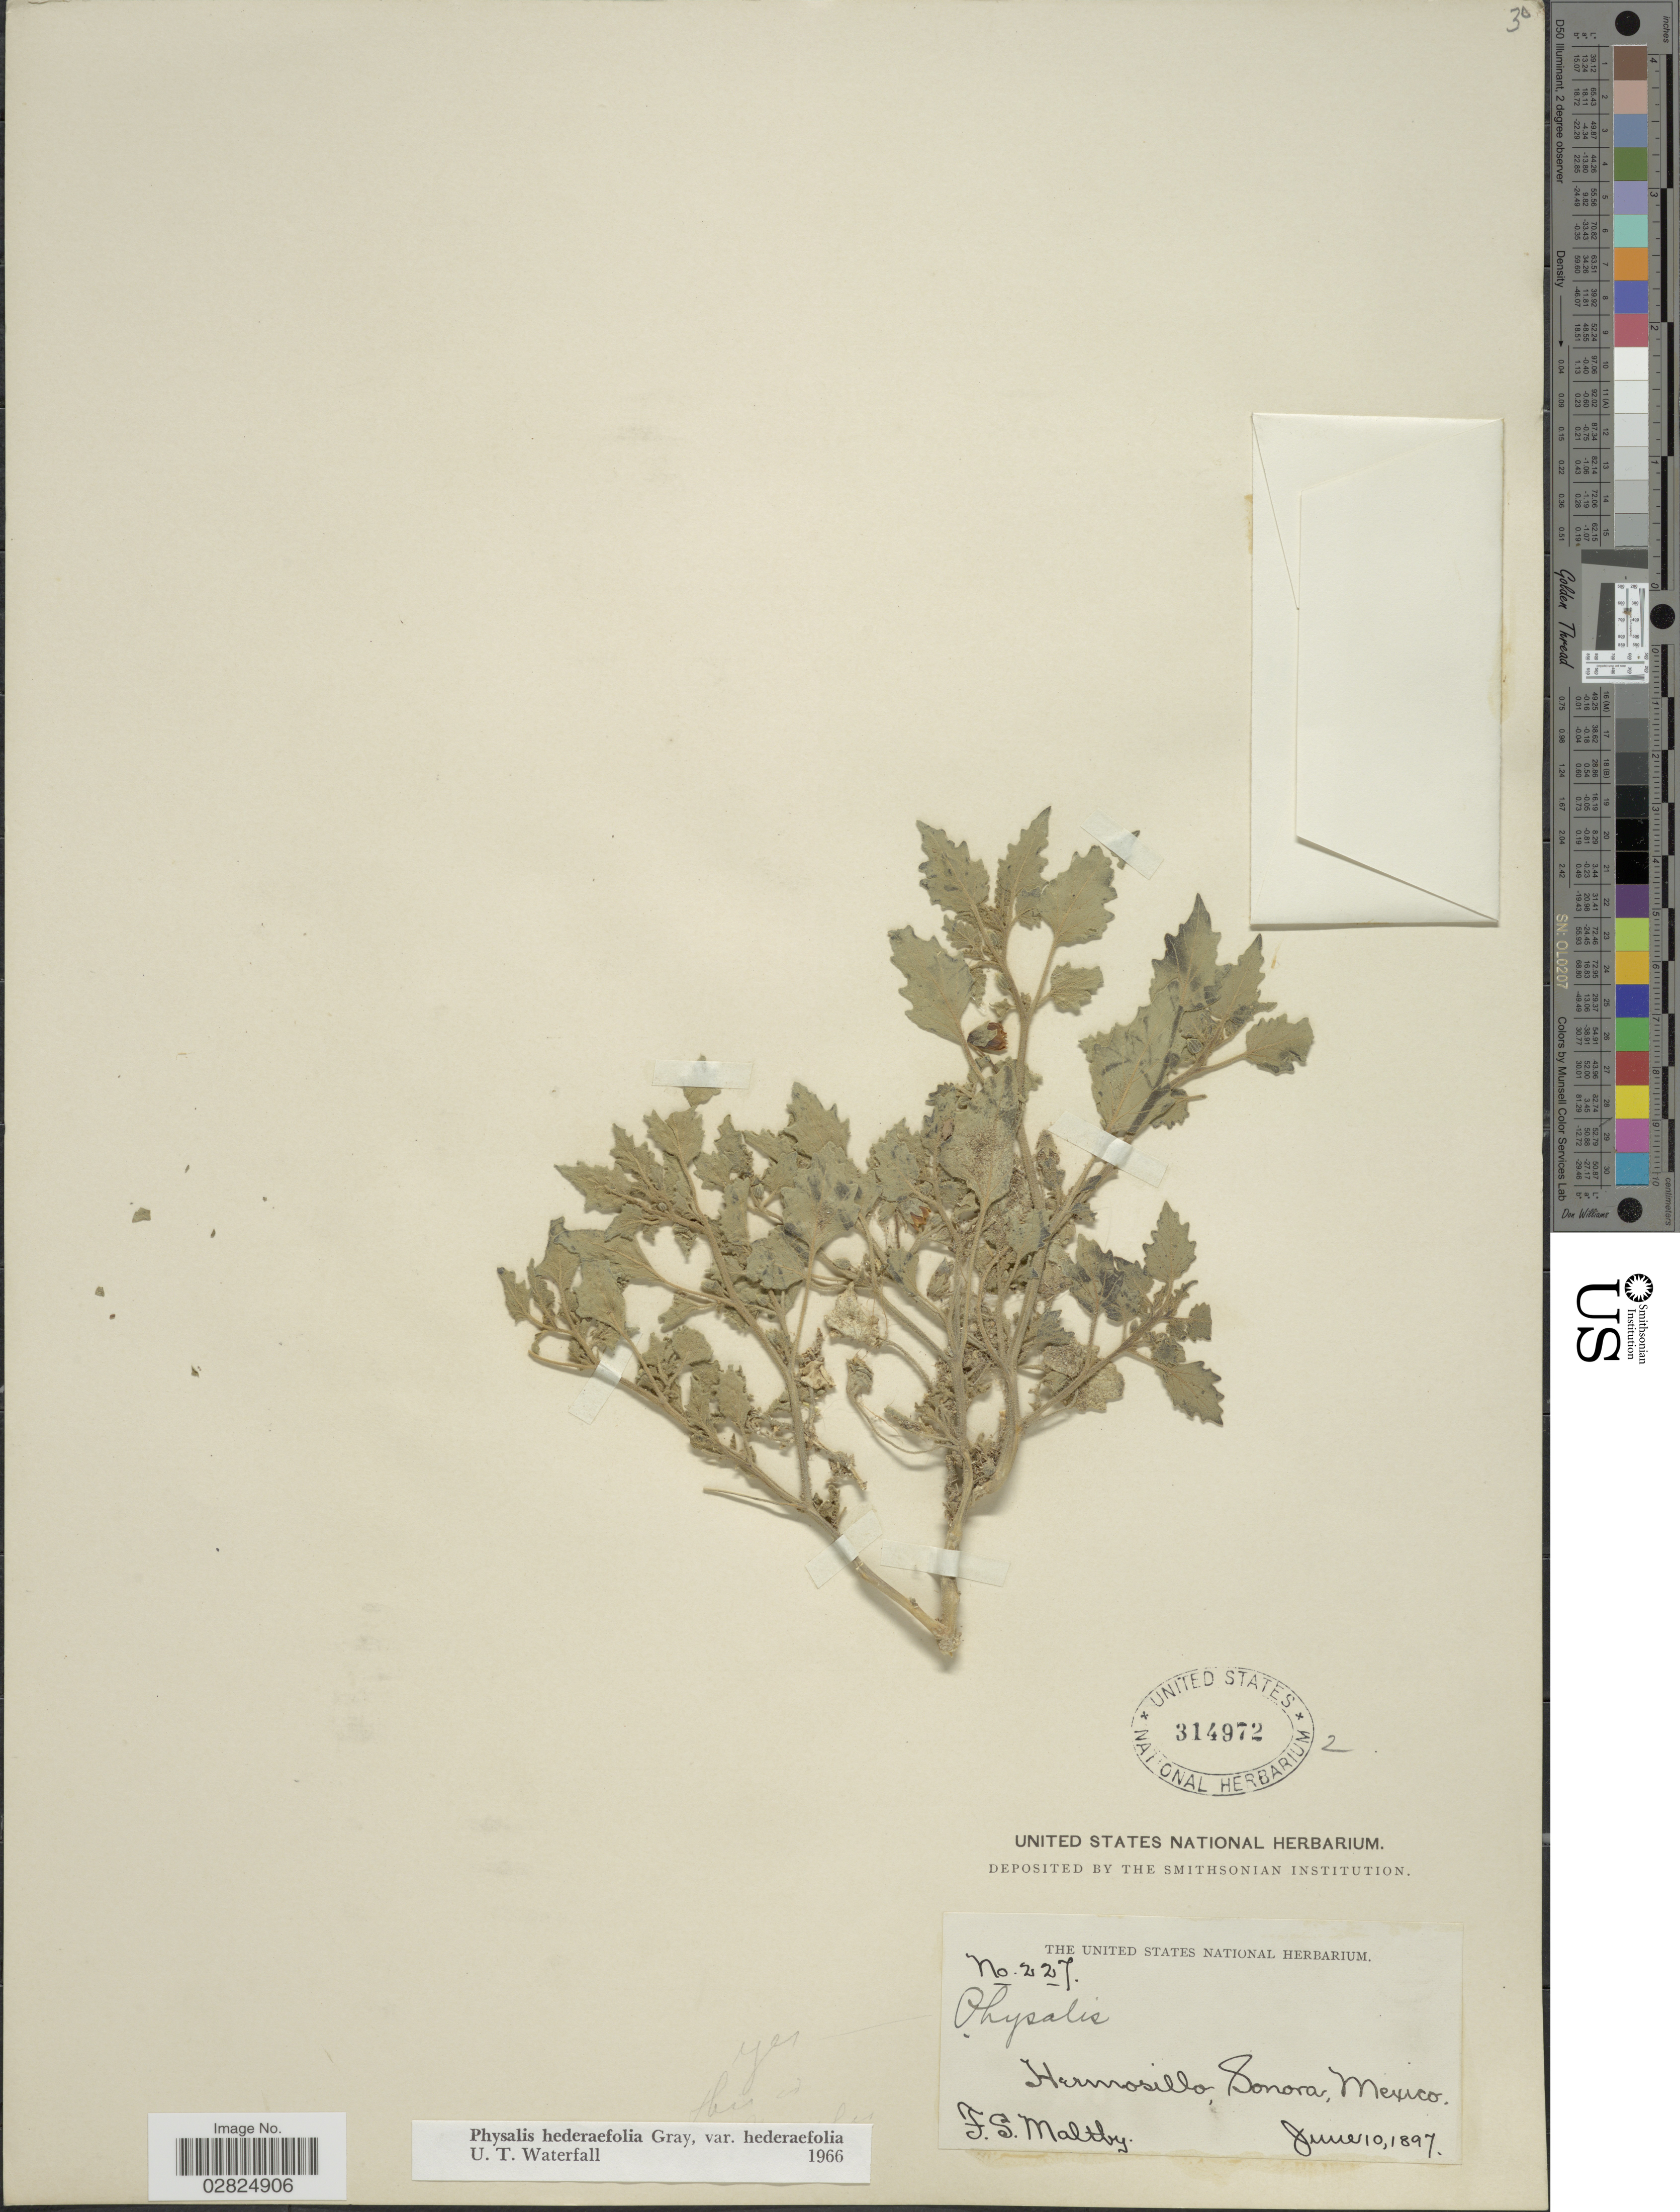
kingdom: Plantae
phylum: Tracheophyta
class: Magnoliopsida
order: Solanales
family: Solanaceae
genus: Physalis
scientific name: Physalis hederifolia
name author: A. Gray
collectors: F. S. Maltby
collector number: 227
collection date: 1897-06-10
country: Mexico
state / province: Sonora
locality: Hermosillo.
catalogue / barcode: US 314972